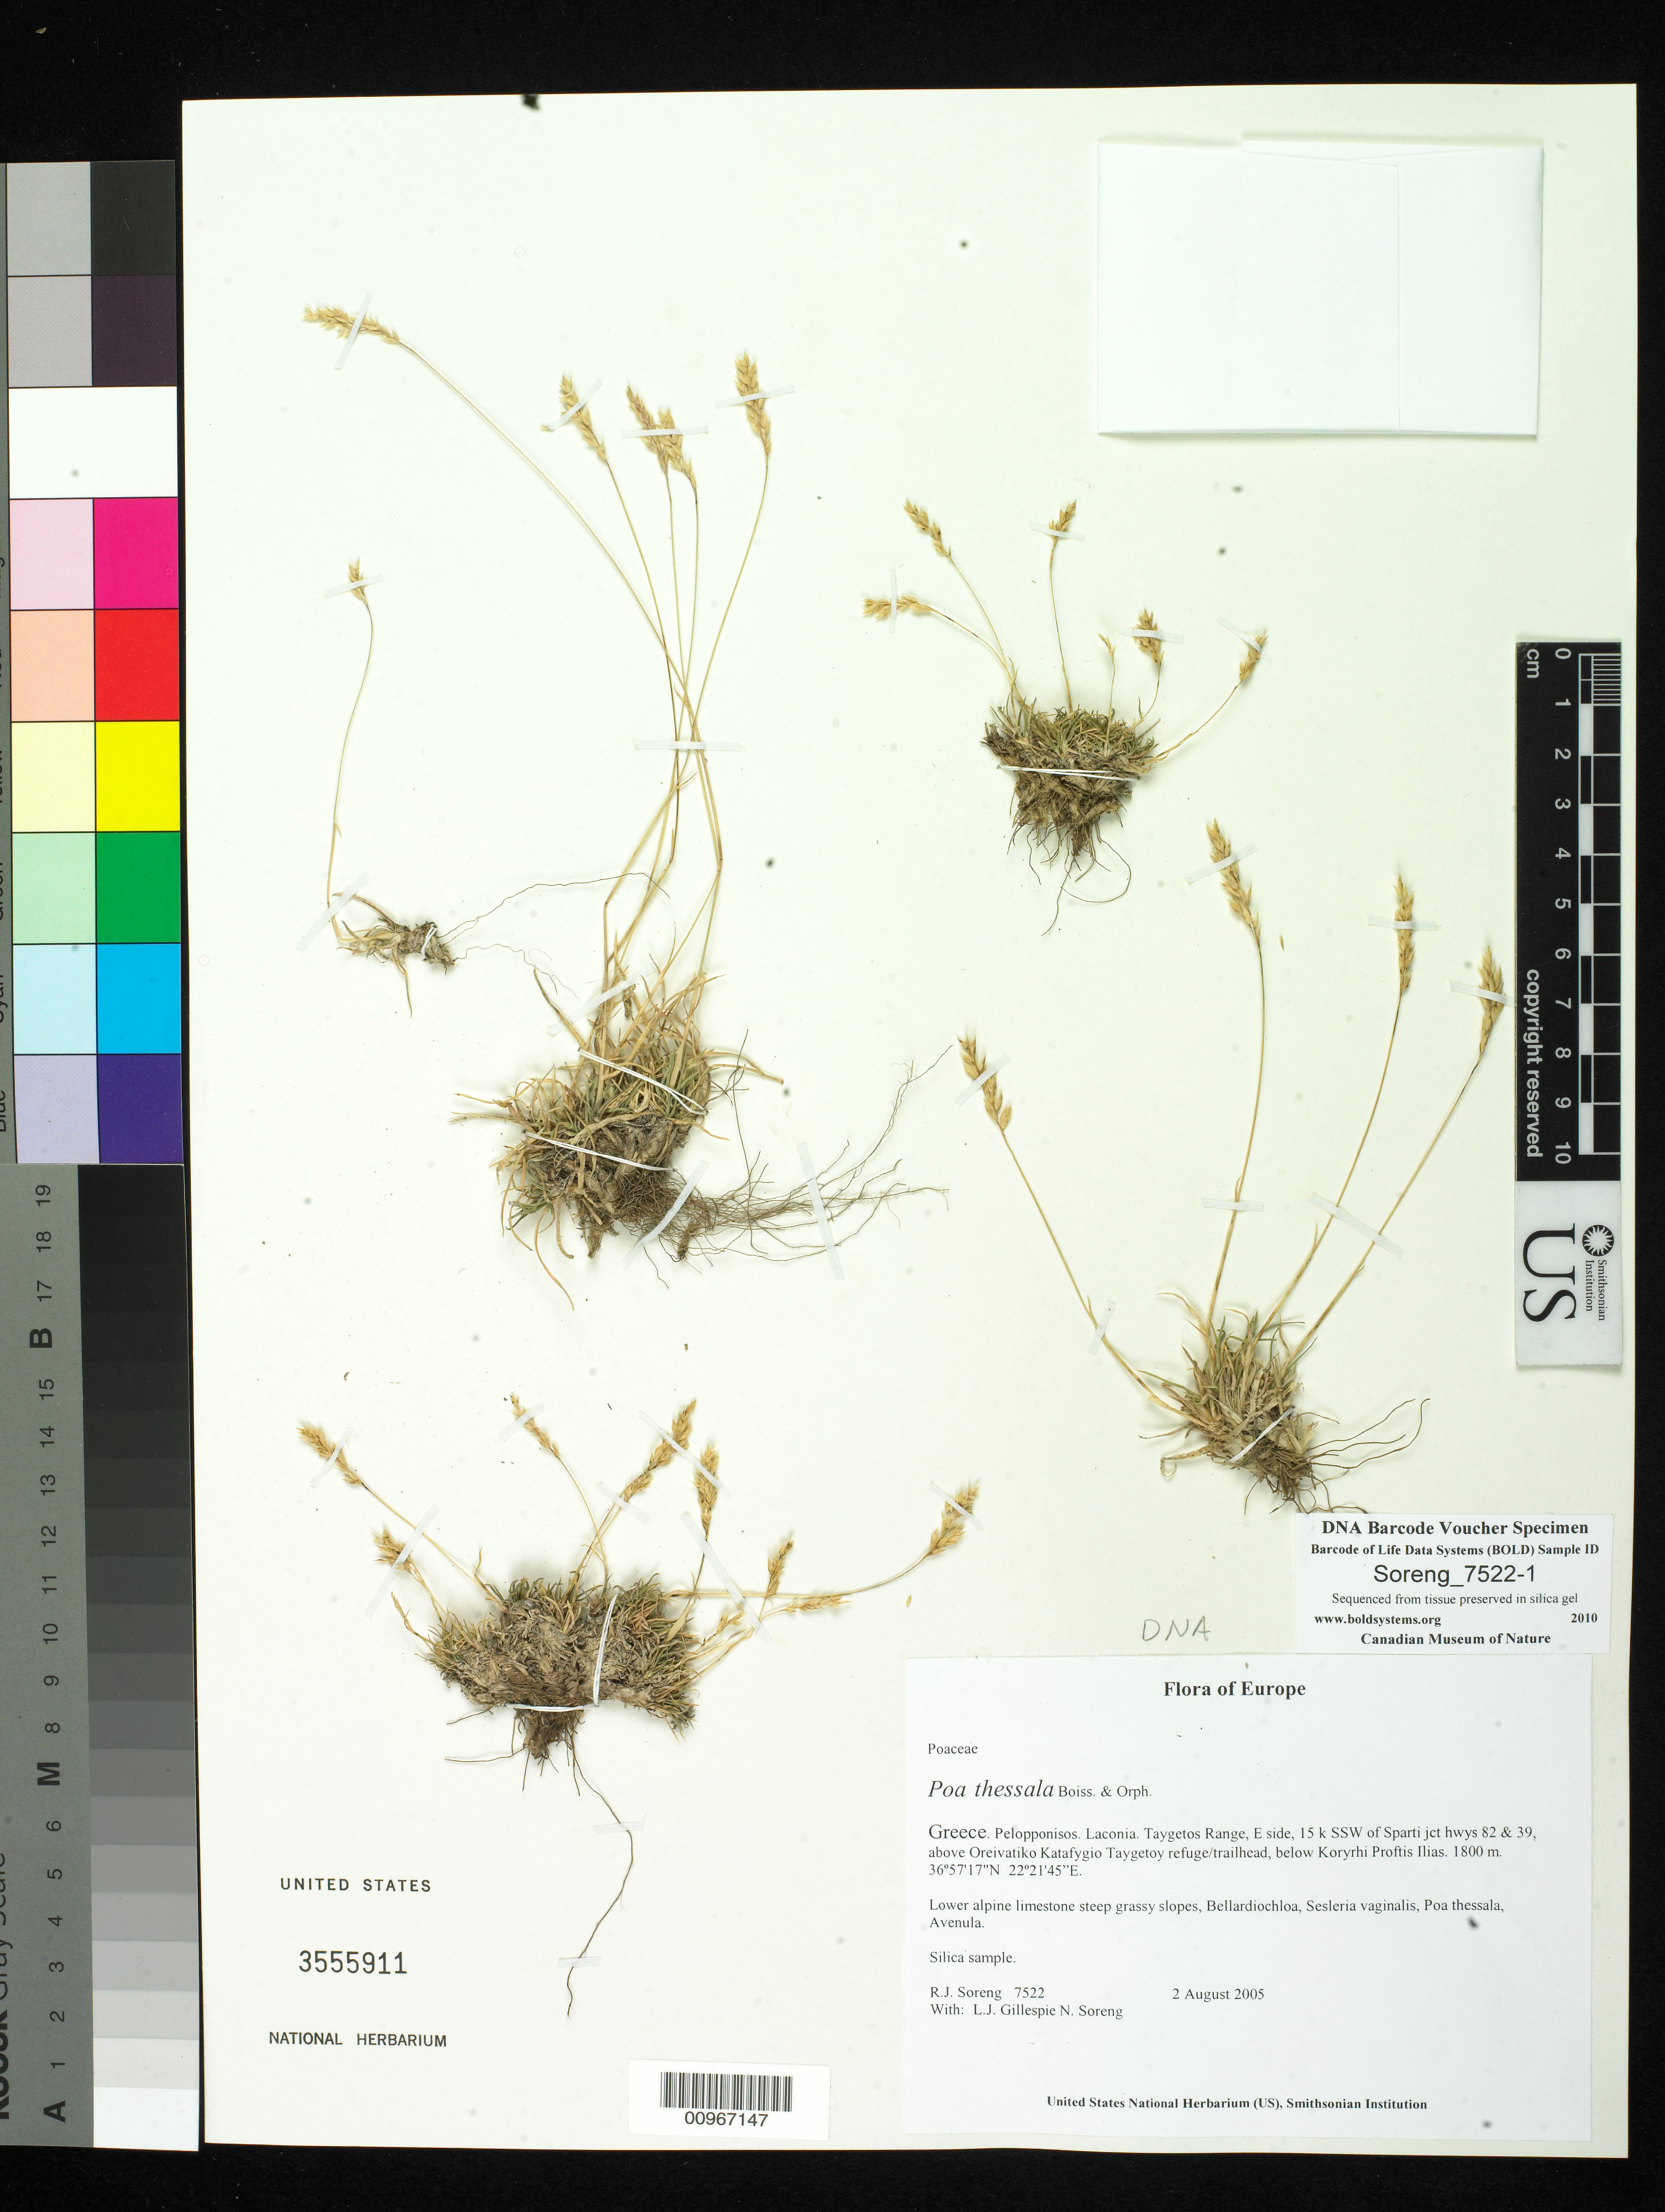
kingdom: Plantae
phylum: Tracheophyta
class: Liliopsida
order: Poales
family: Poaceae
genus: Poa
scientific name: Poa parnassica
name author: (Boiss.) Buschm.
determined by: Soreng, Robert J., Research Associate (BOT), Smithsonian Institution - National Museum of Natural History (UNITED STATES)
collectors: R. J. Soreng, N. L. Soreng, L. J. Gillespie, N. Turland & C. Turland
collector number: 7522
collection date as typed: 02 Aug 2005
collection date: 2005-08-02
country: Greece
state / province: Peloponnese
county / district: Laconia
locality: Taygetos Range, E side, 15 km SSW of Sparti jct hwys 82 & 39, above Oreivatiko Katafygio Taygetoy refuge/trailhead, below Koryrhi Proftis Ilias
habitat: Lower alpine limestone steep grassy slopes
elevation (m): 1800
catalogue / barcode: US 3555911